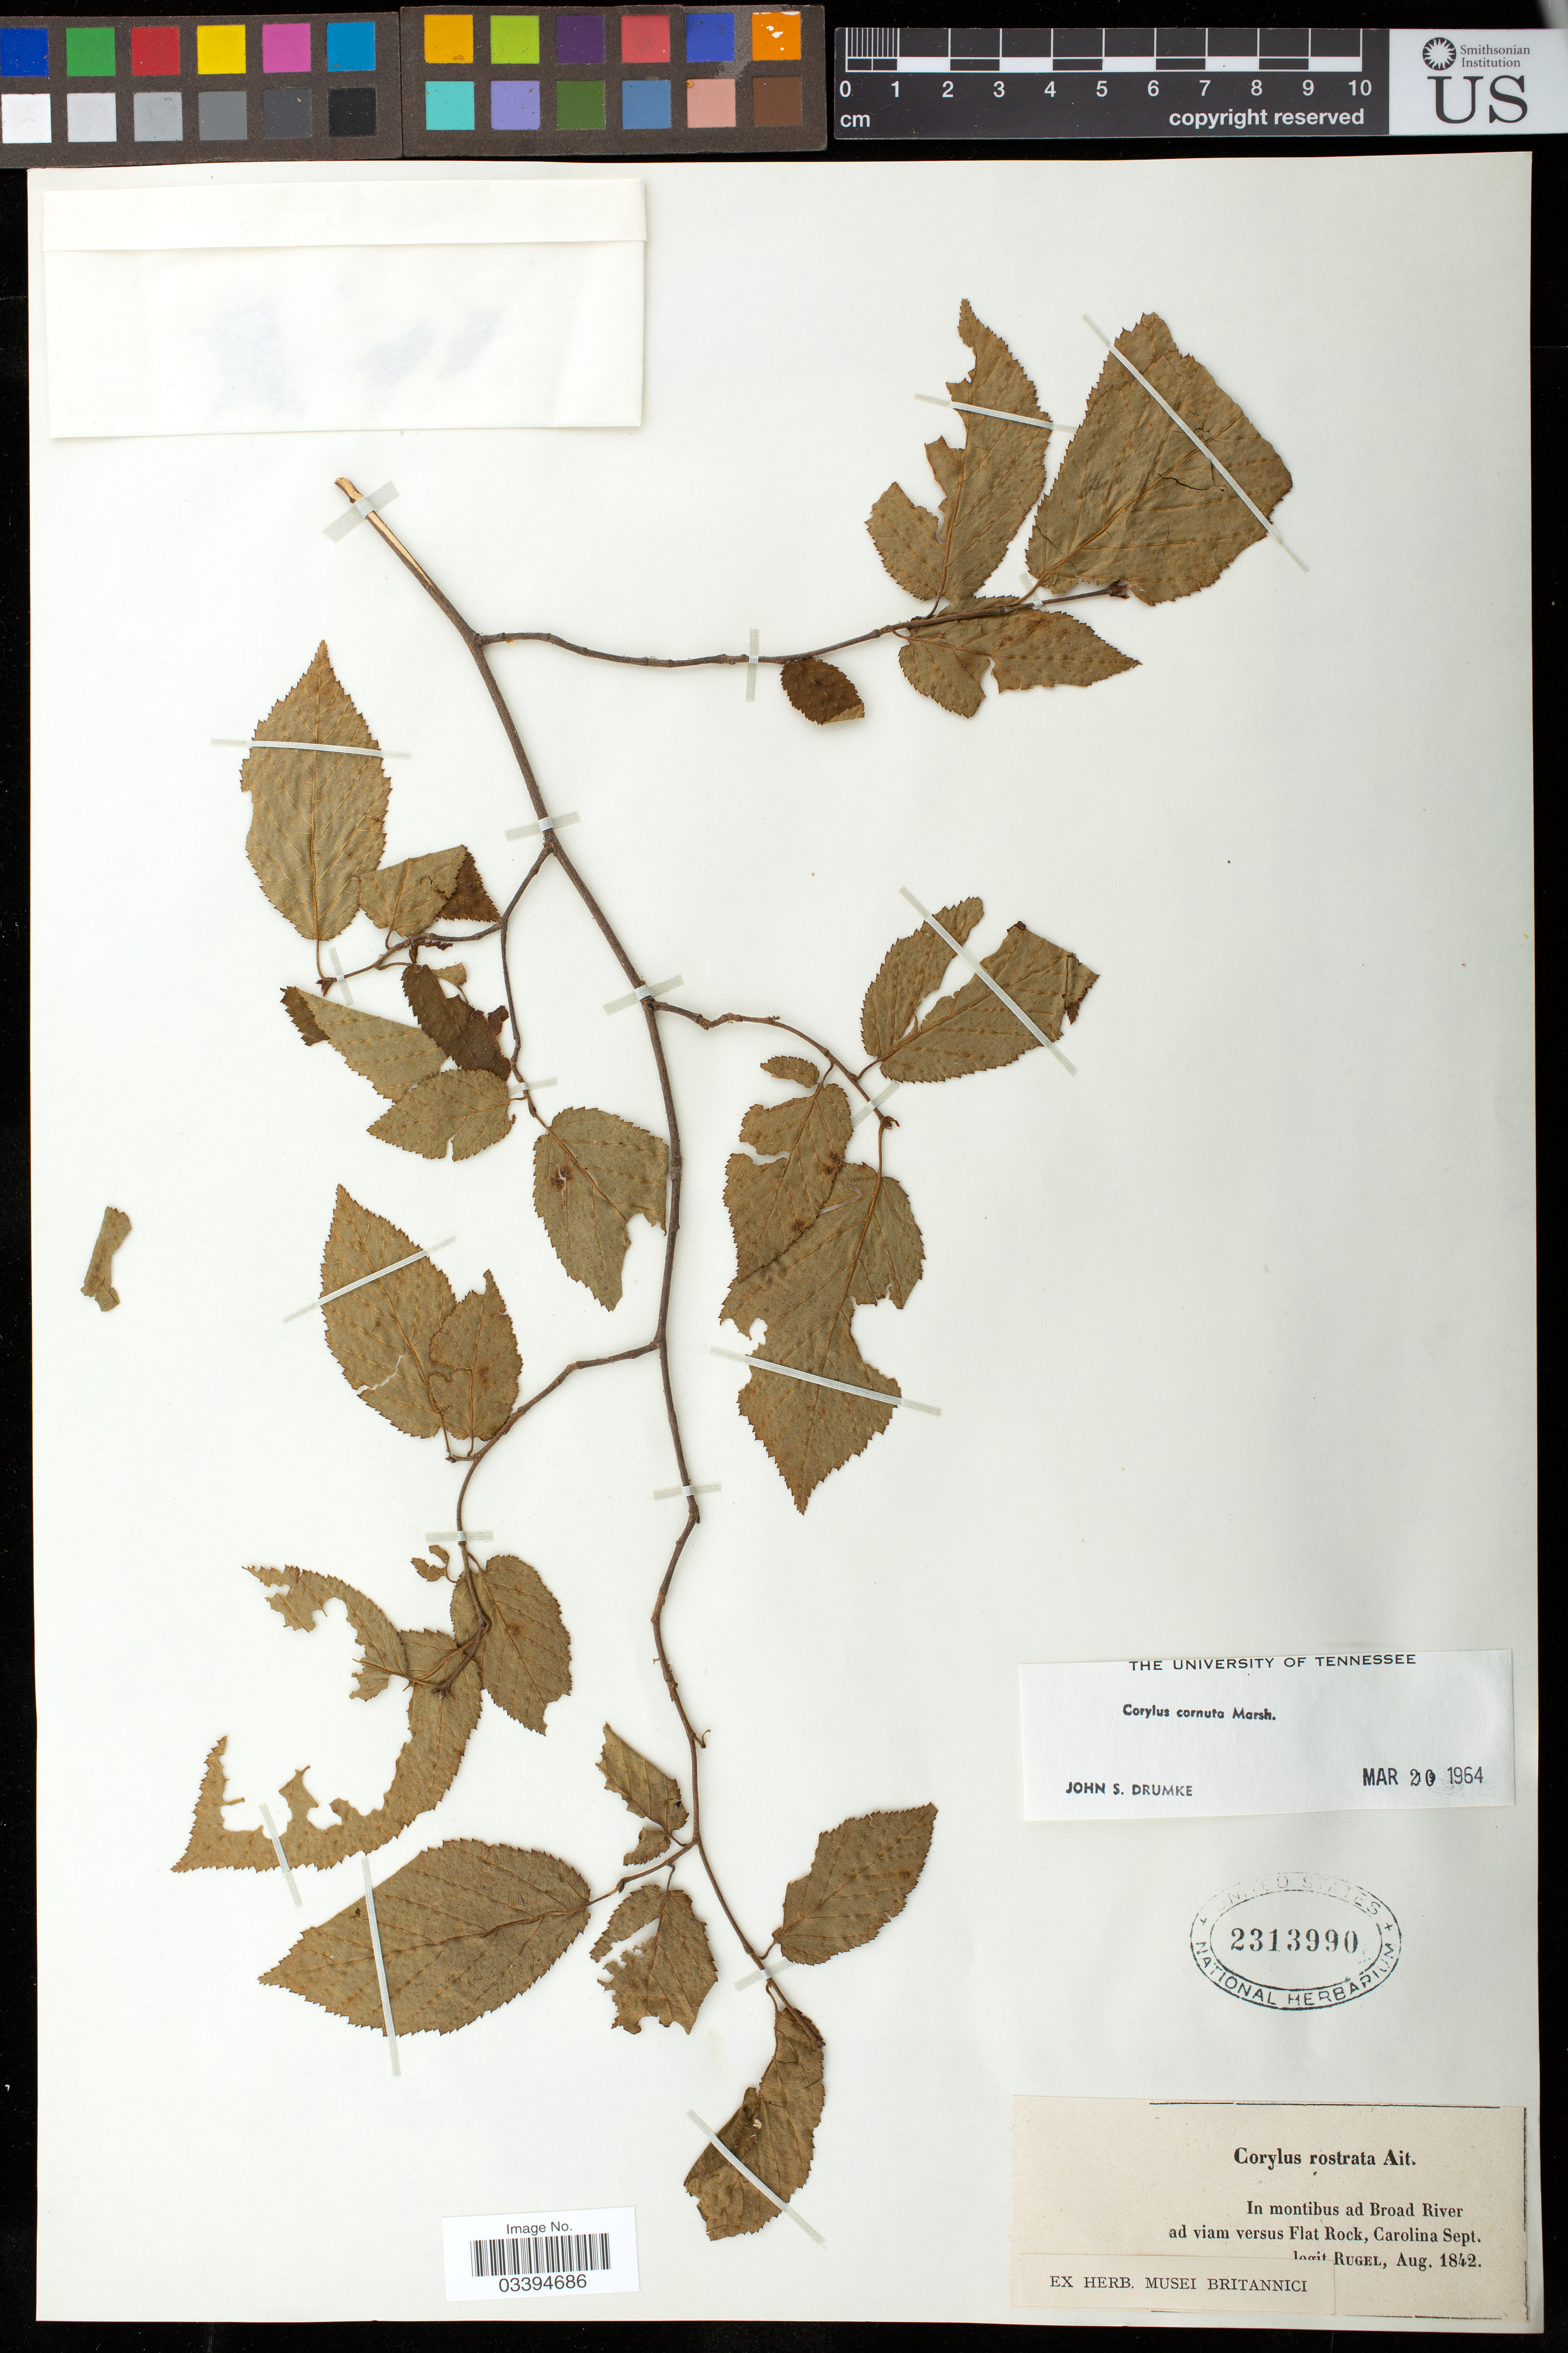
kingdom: Plantae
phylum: Tracheophyta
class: Magnoliopsida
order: Fagales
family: Betulaceae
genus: Corylus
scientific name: Corylus cornuta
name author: Marshall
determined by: Drumke, J.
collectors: J. Rugel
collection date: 1842-08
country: United States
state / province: North Carolina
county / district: Henderson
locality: in montibus ad Broad River ad viam versus Flat Rock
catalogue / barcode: US 2313990